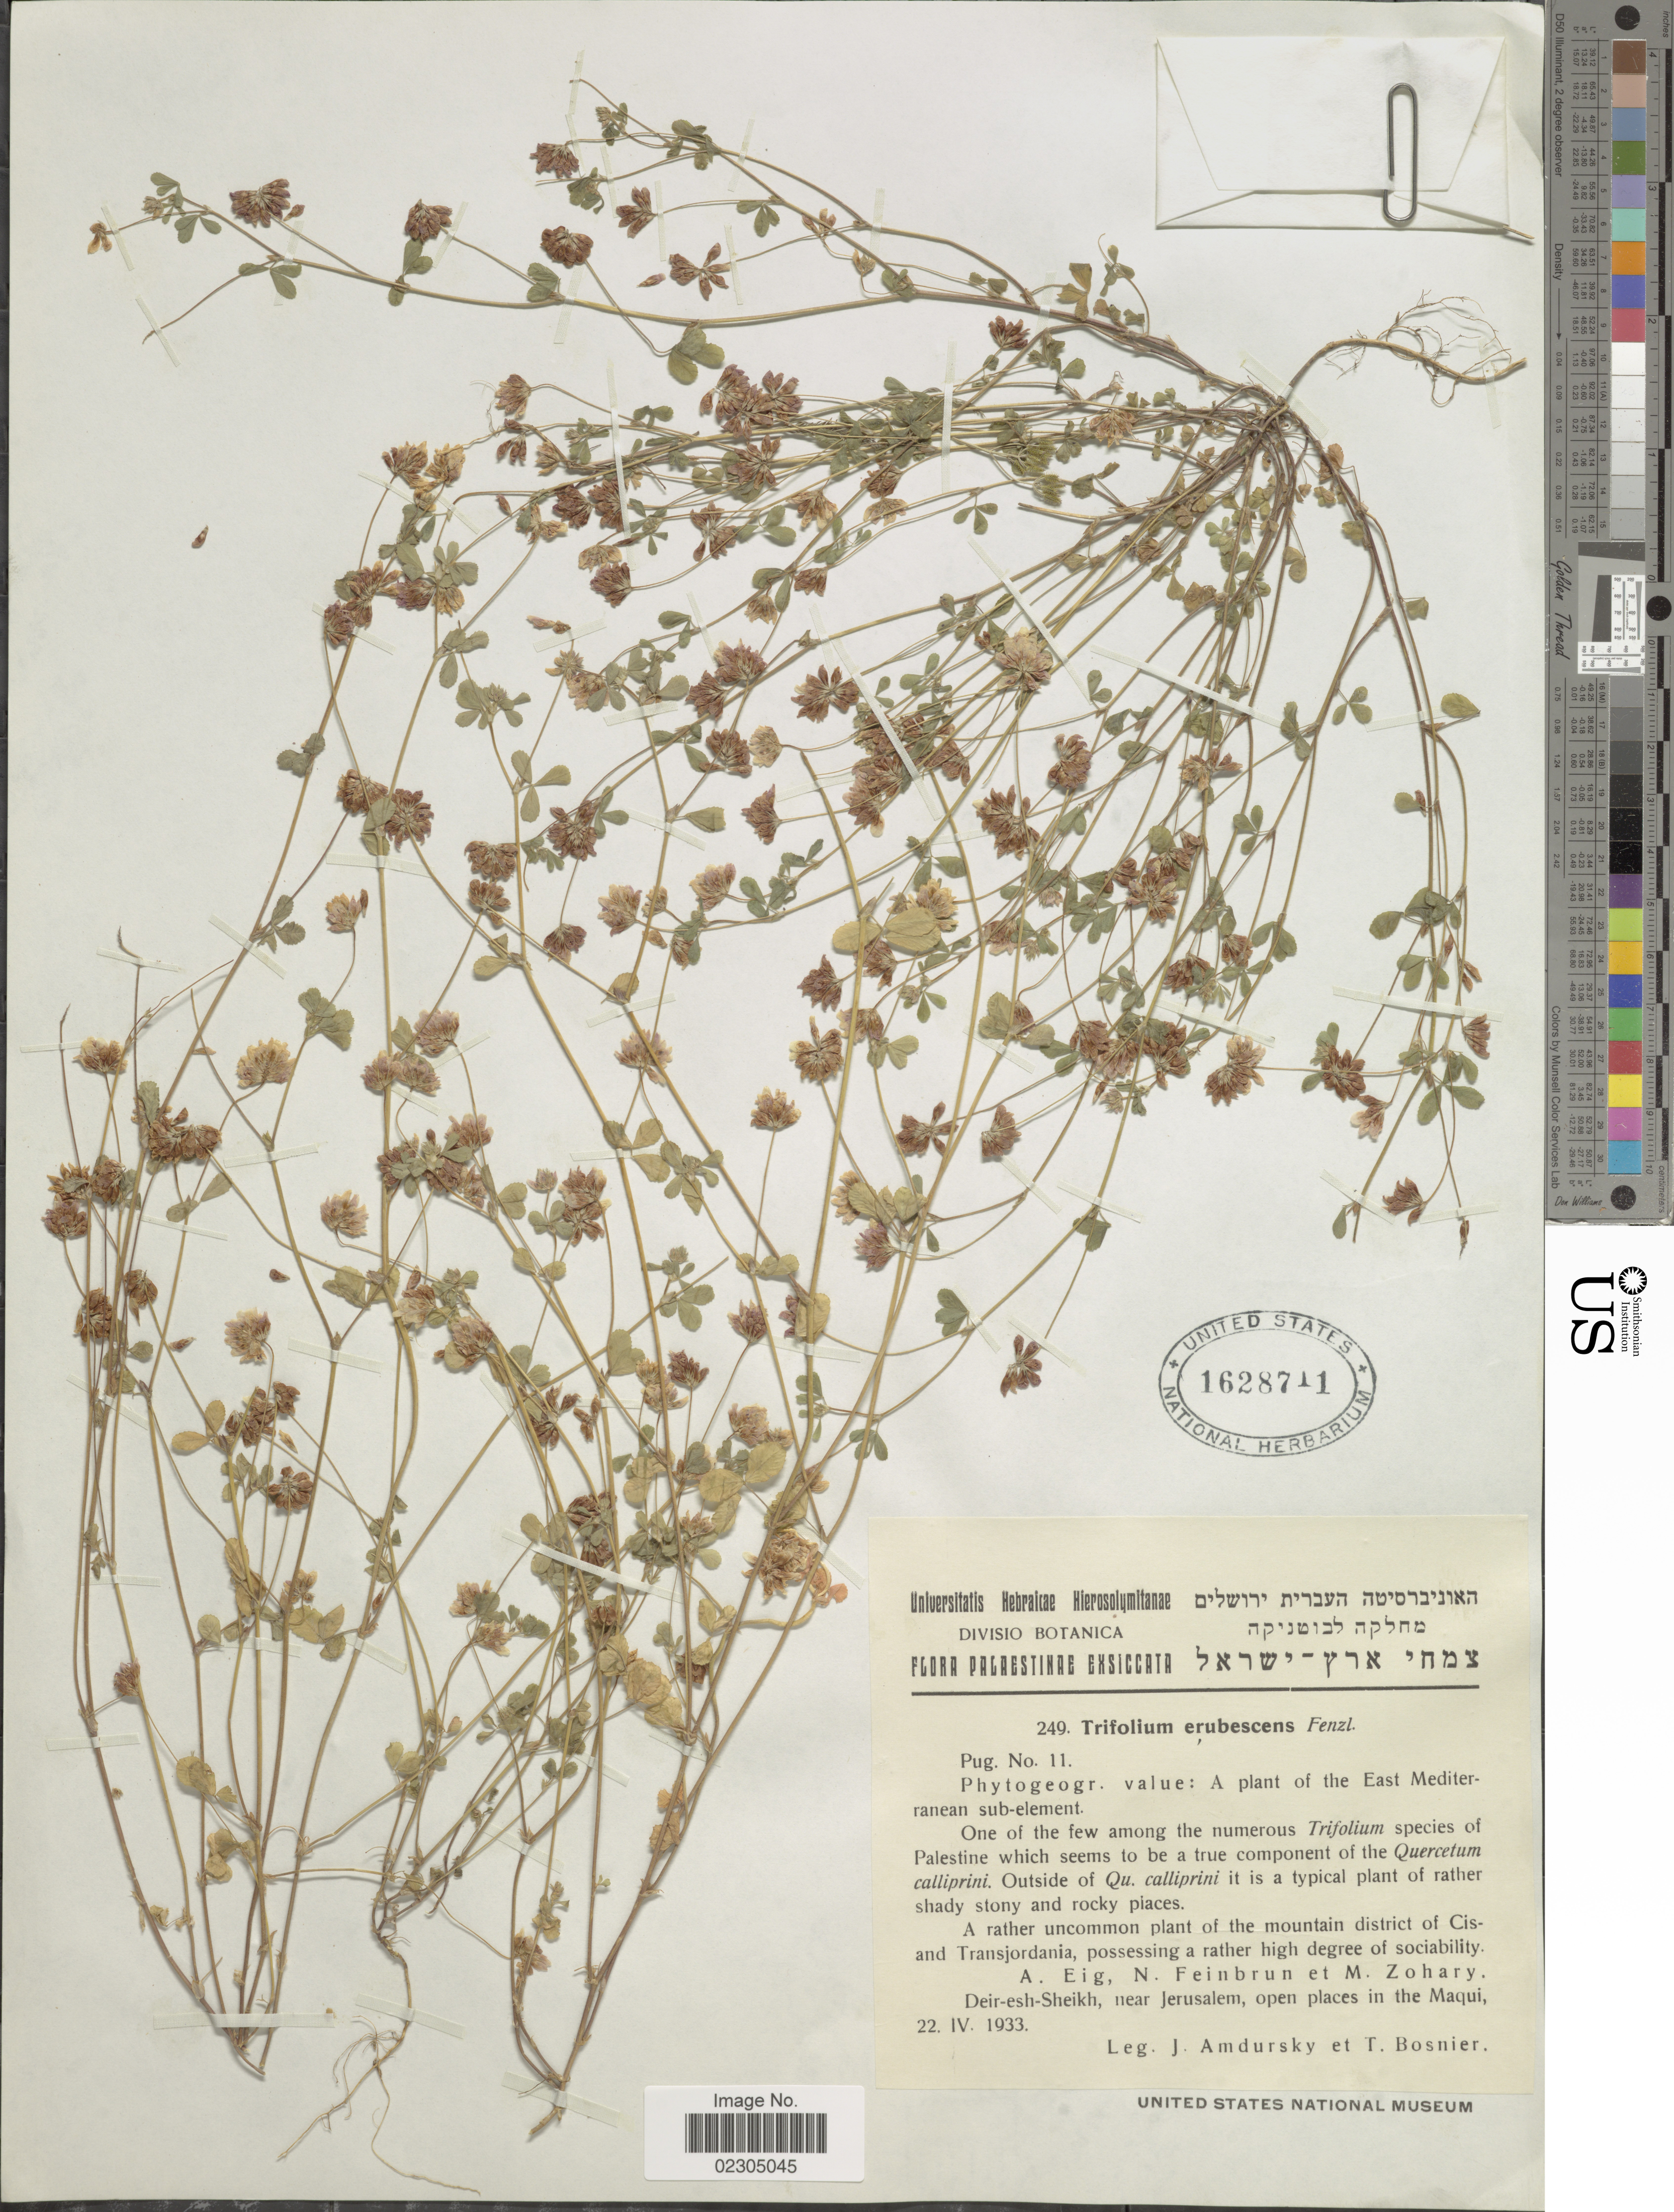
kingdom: Plantae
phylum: Tracheophyta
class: Magnoliopsida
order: Fabales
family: Fabaceae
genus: Trifolium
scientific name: Trifolium erubescens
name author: Fenzl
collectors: I. Amdursky & T. Bosnier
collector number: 249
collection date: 1933-04-22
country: Jordan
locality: Palaestinae. the mountain district Cis-and Transjordania.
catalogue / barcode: US 1628711